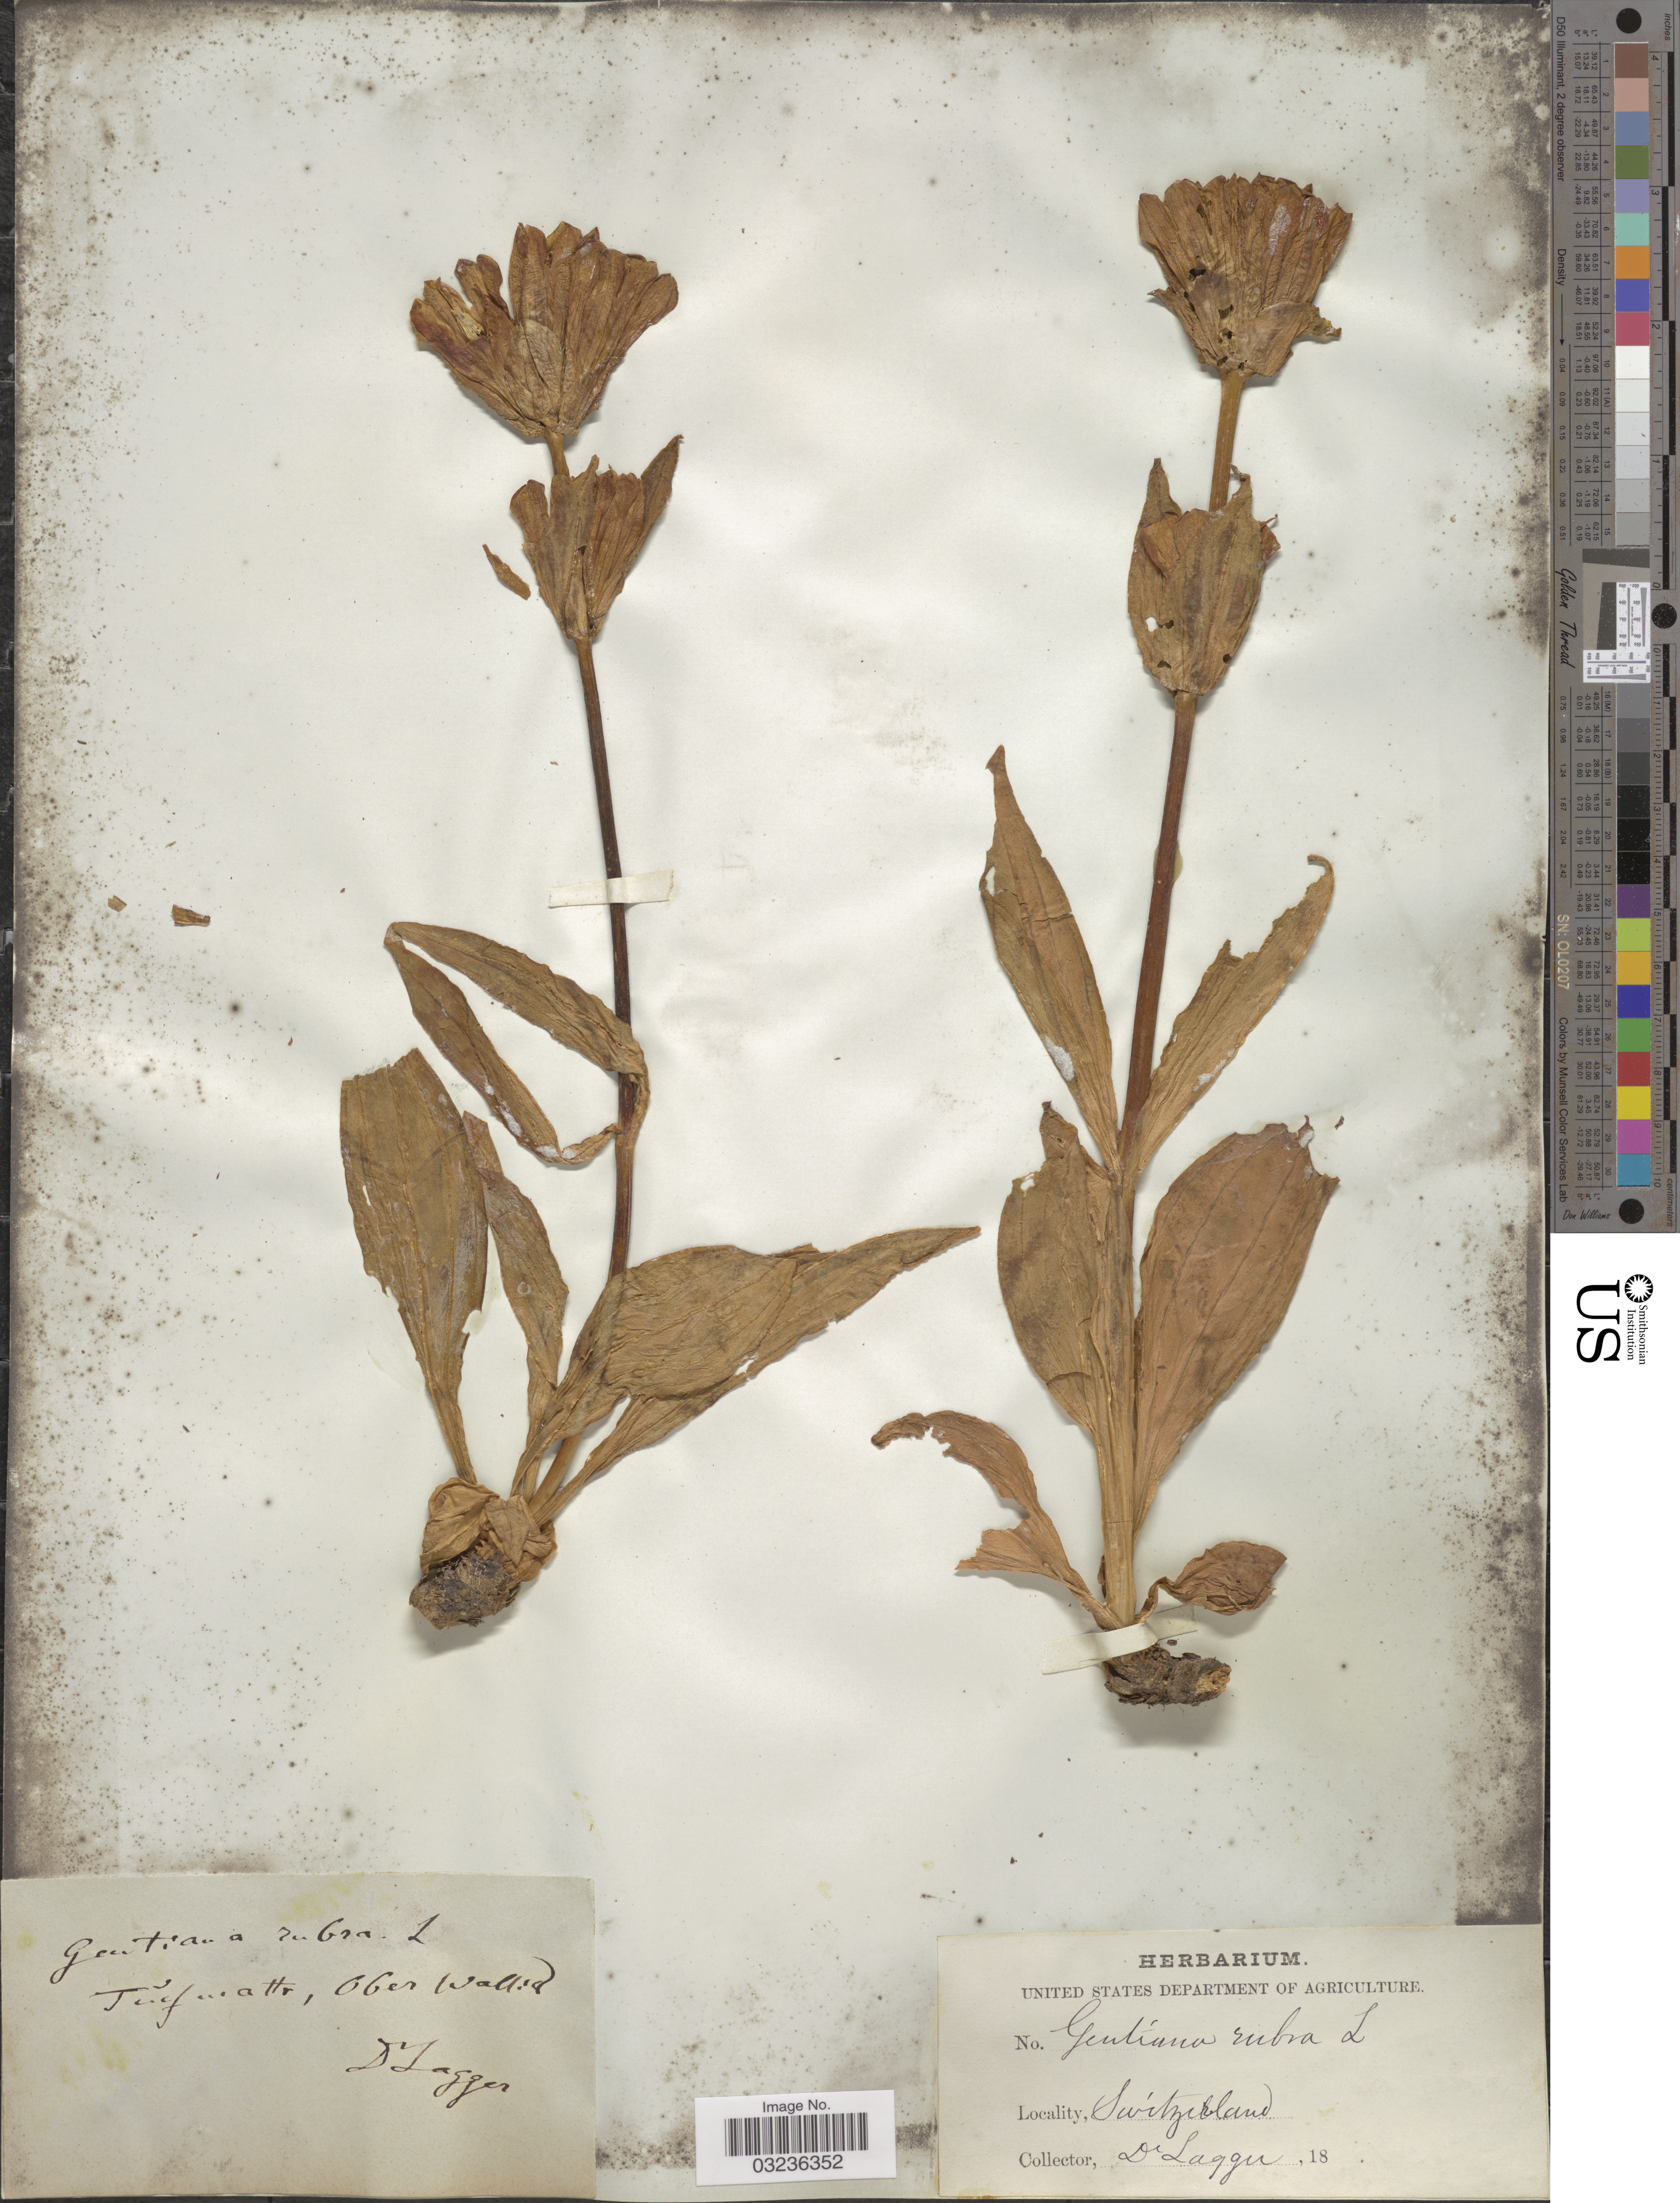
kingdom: Plantae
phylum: Tracheophyta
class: Magnoliopsida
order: Gentianales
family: Gentianaceae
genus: Gentiana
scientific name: Gentiana purpurea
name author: L.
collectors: F. J. Lagger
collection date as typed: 18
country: Switzerland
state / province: Valais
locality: Tüefmatte ober Wallis